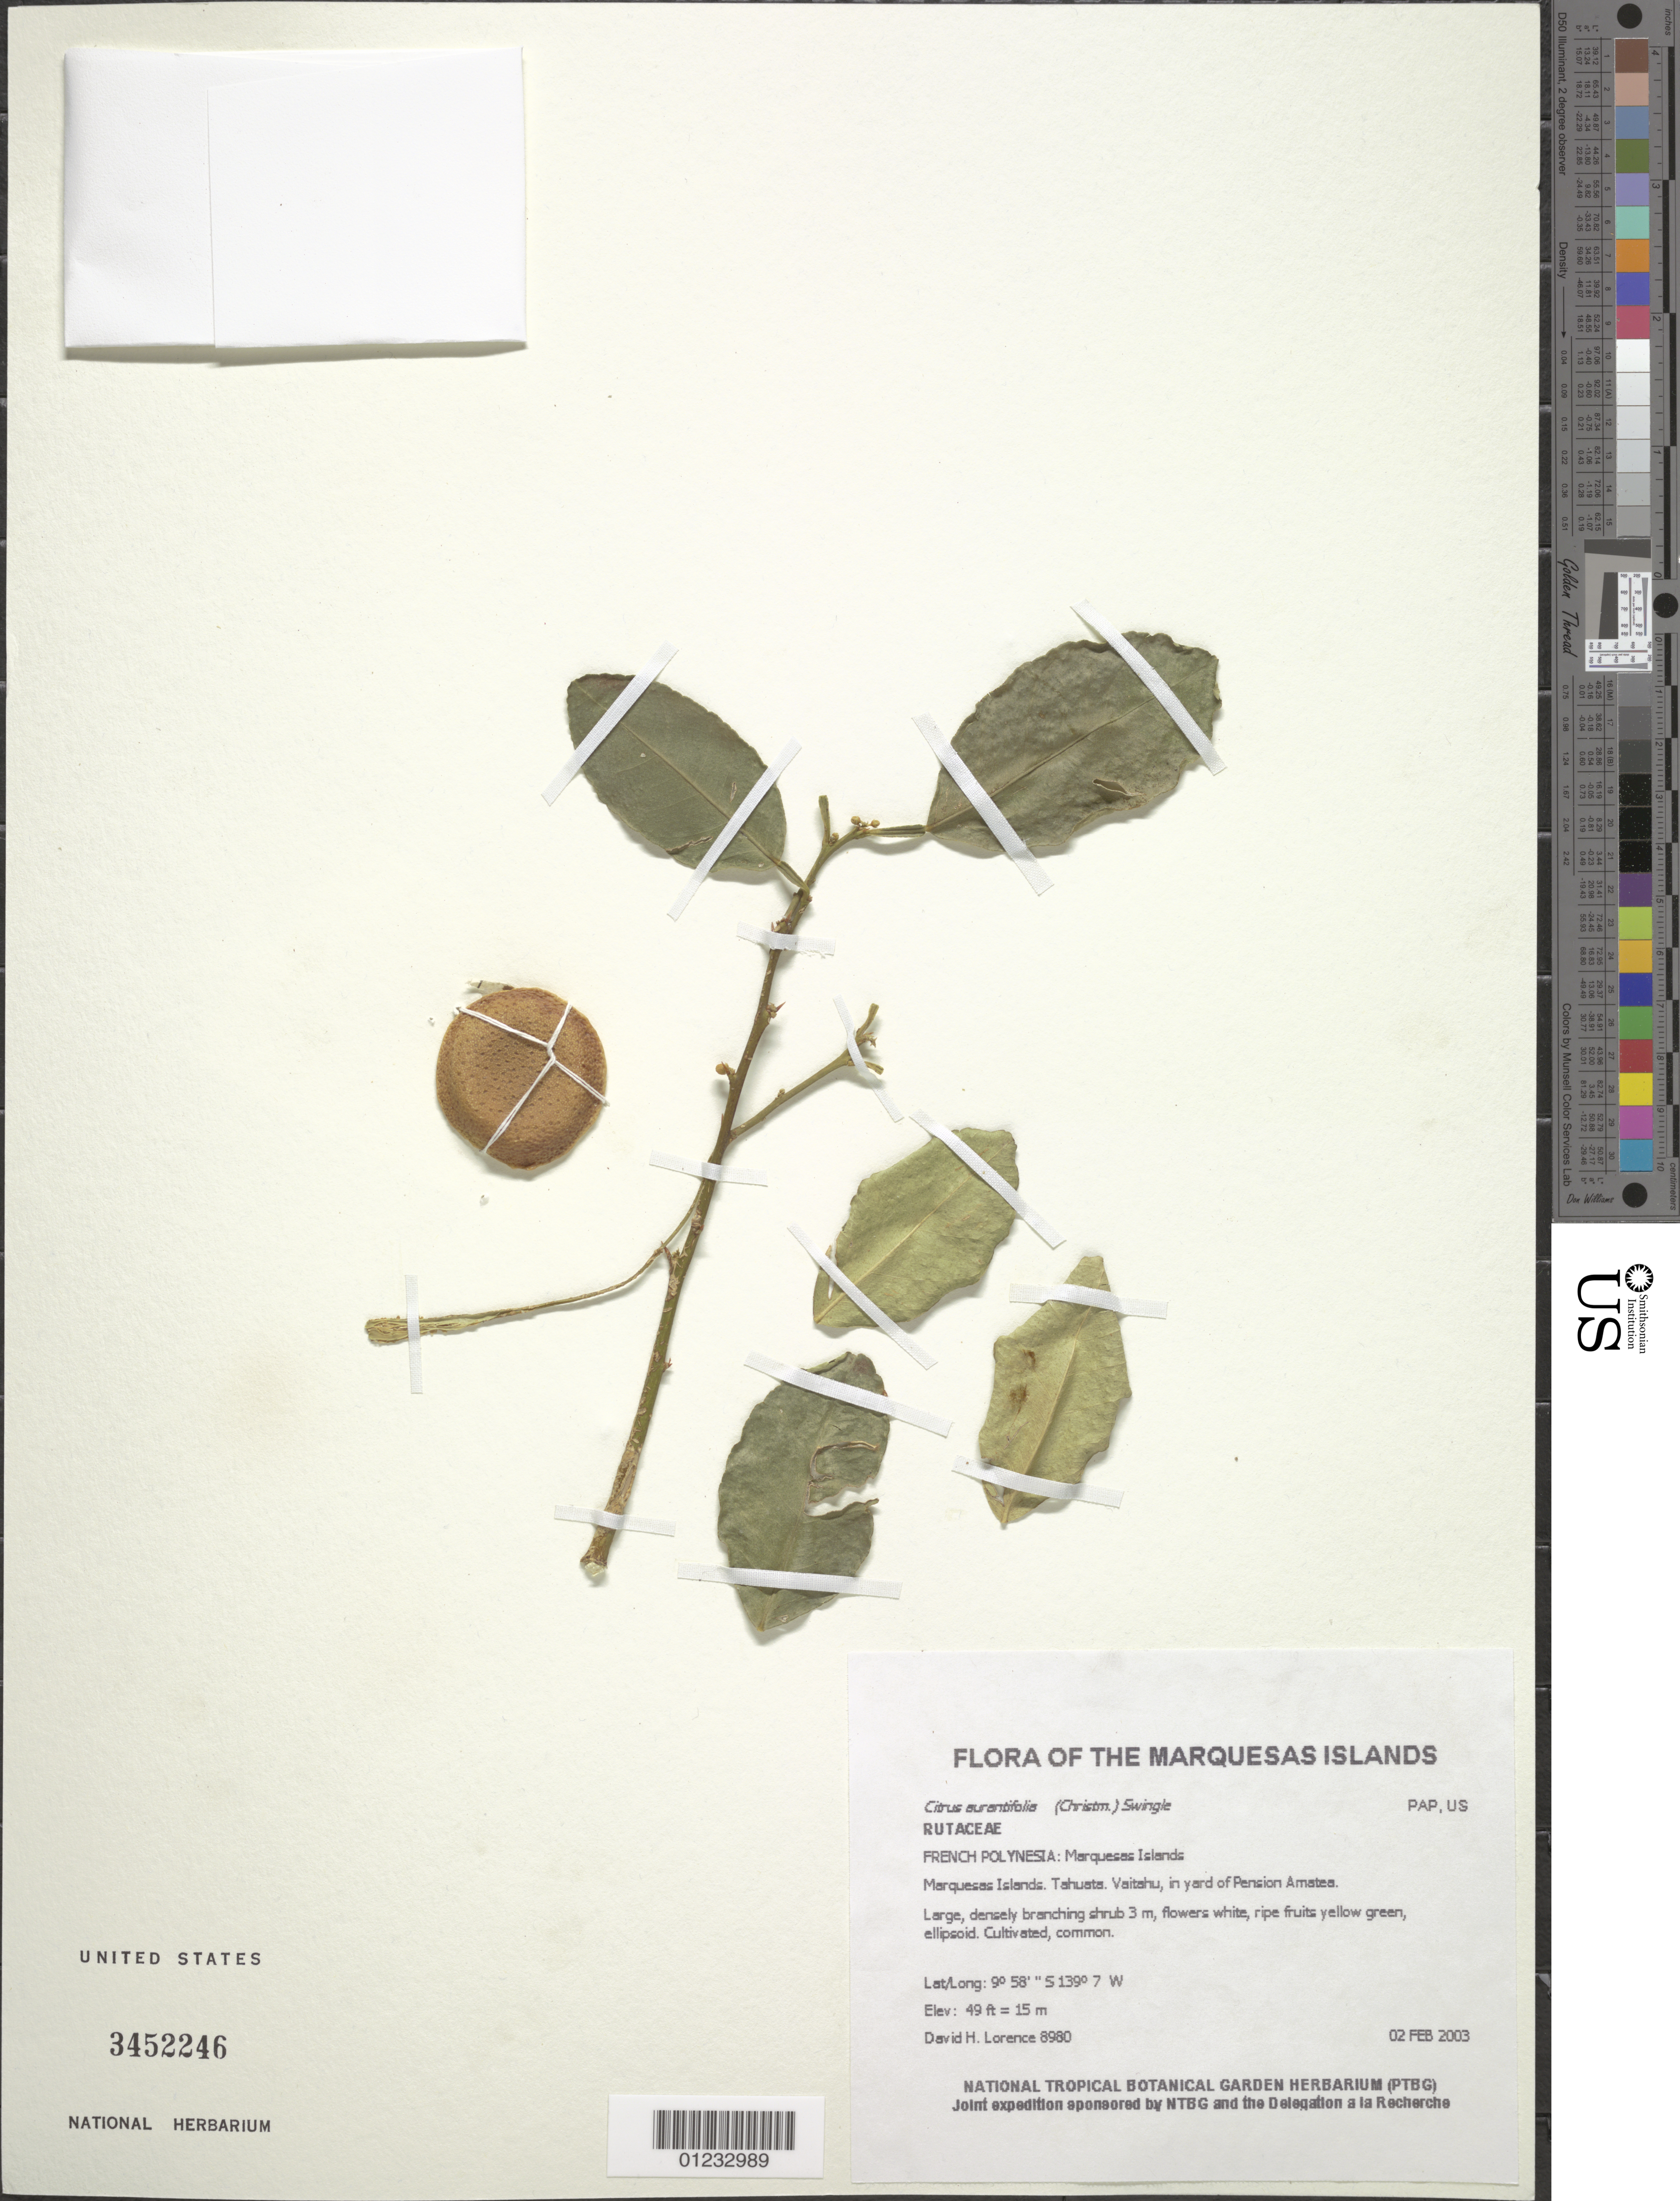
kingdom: Plantae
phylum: Tracheophyta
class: Magnoliopsida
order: Sapindales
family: Rutaceae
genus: Citrus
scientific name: Citrus x aurantifolia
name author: (Christm.) Swingle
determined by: Lorence, David H., (PTBG), National Tropical Botanical Garden (UNITED STATES)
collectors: D. Lorence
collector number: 8980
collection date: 2003-02-02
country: French Polynesia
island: Tahuata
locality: Vaitahu, in yard of Pension Amatea.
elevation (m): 15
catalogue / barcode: US 3452246